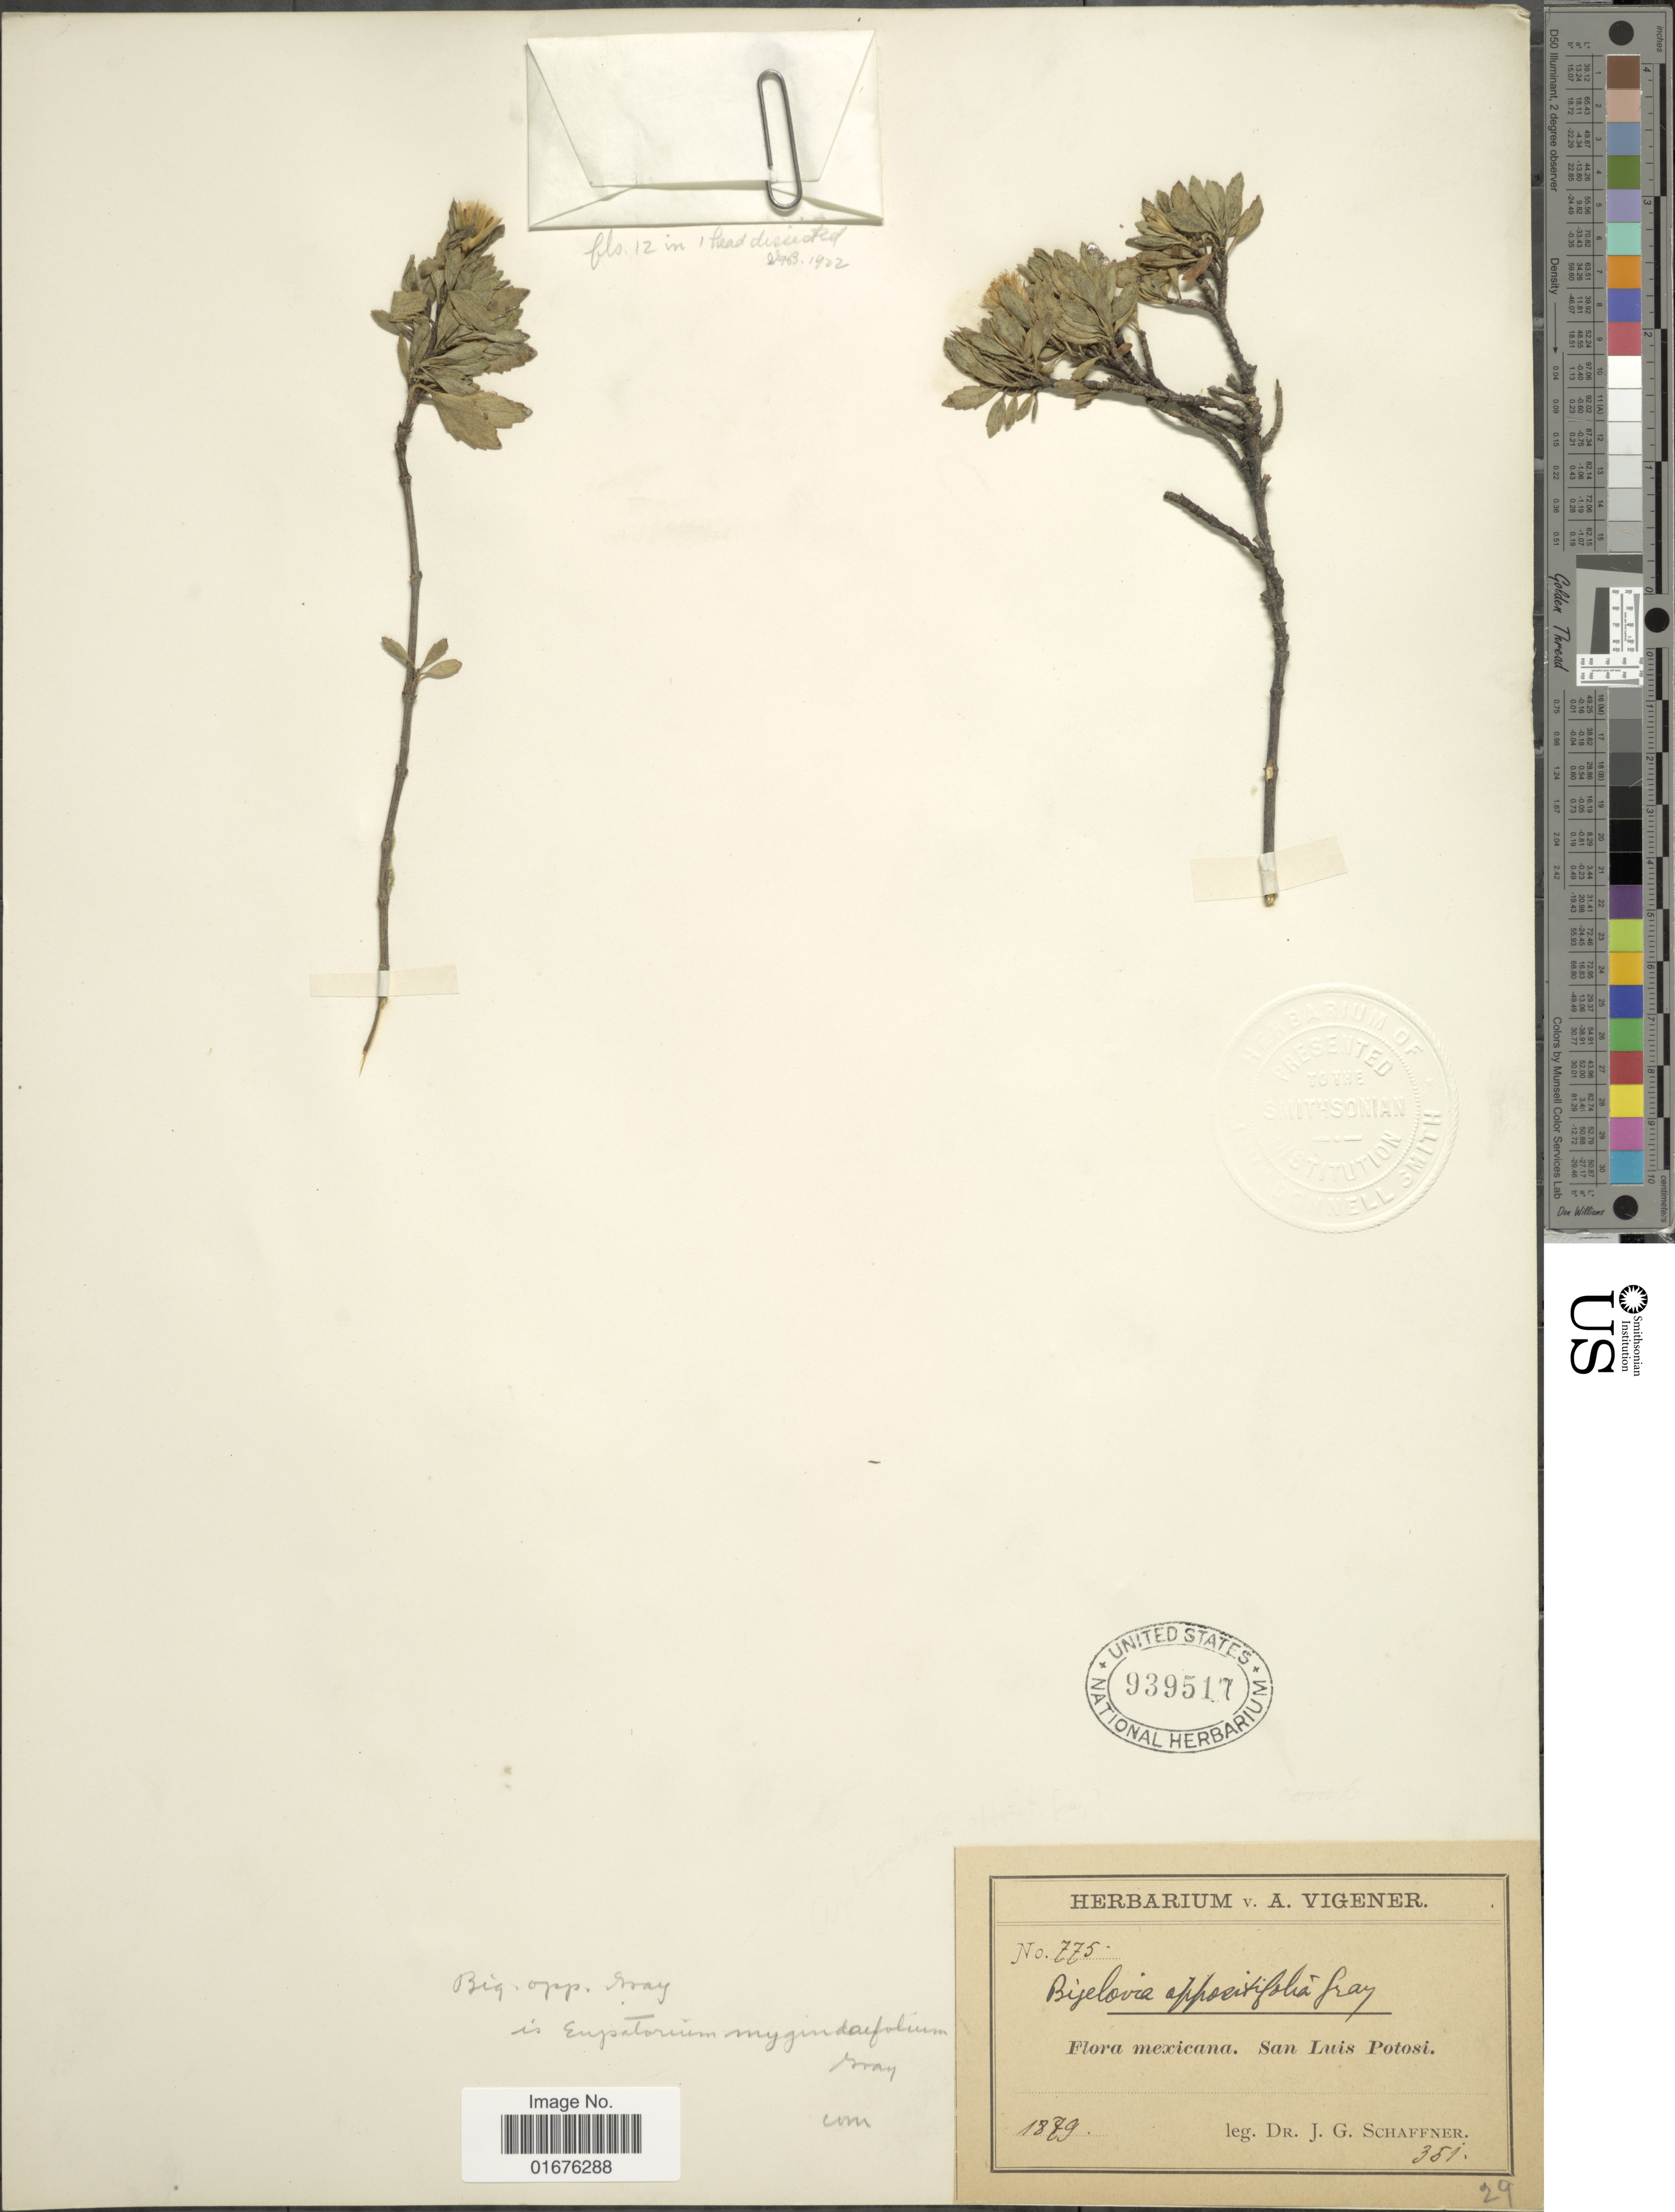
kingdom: Plantae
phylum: Tracheophyta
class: Magnoliopsida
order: Asterales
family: Asteraceae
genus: Ageratina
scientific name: Ageratina mygindaefolia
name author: (A. Gray) R.M. King & H. Rob.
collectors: J. G. Schaffner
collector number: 775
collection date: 1879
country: Mexico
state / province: San Luis Potosí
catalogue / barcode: US 939517